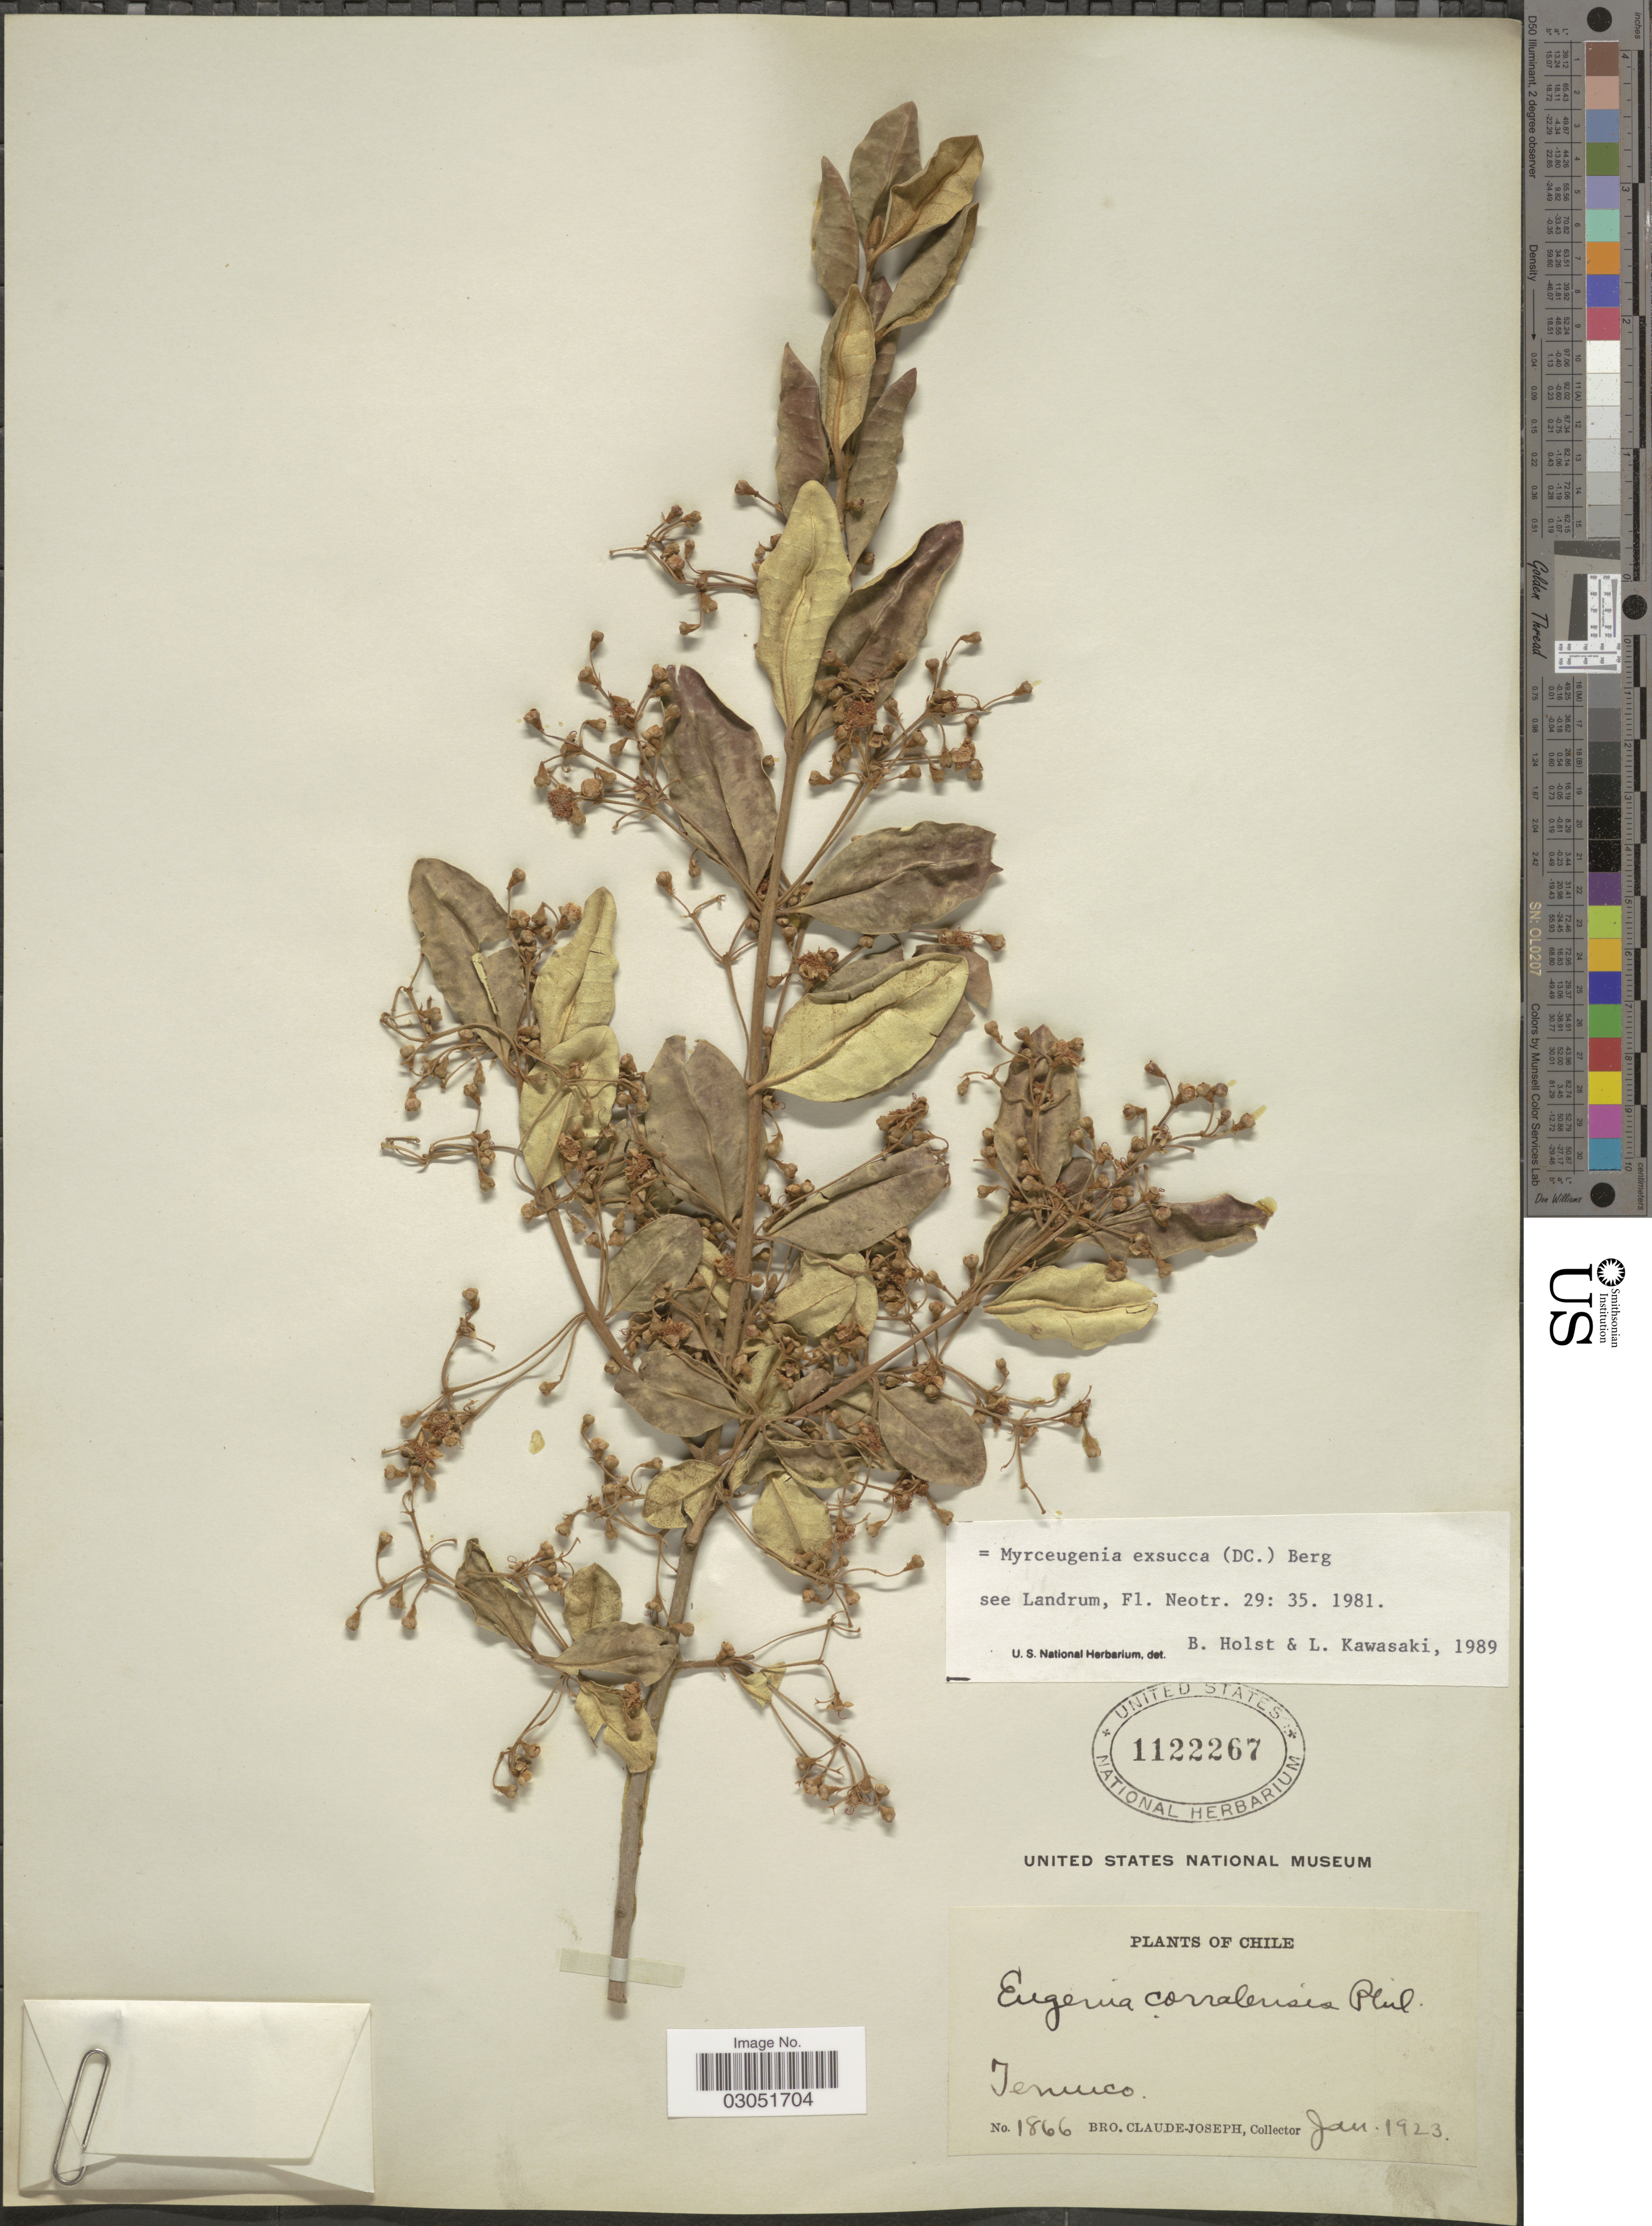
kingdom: Plantae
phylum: Tracheophyta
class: Magnoliopsida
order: Myrtales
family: Myrtaceae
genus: Myrceugenia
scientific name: Myrceugenia exsucca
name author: (DC.) O. Berg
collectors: Bro. Claude-Joseph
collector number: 1866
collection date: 1923-01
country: Chile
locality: Temuco.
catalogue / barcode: US 1122267